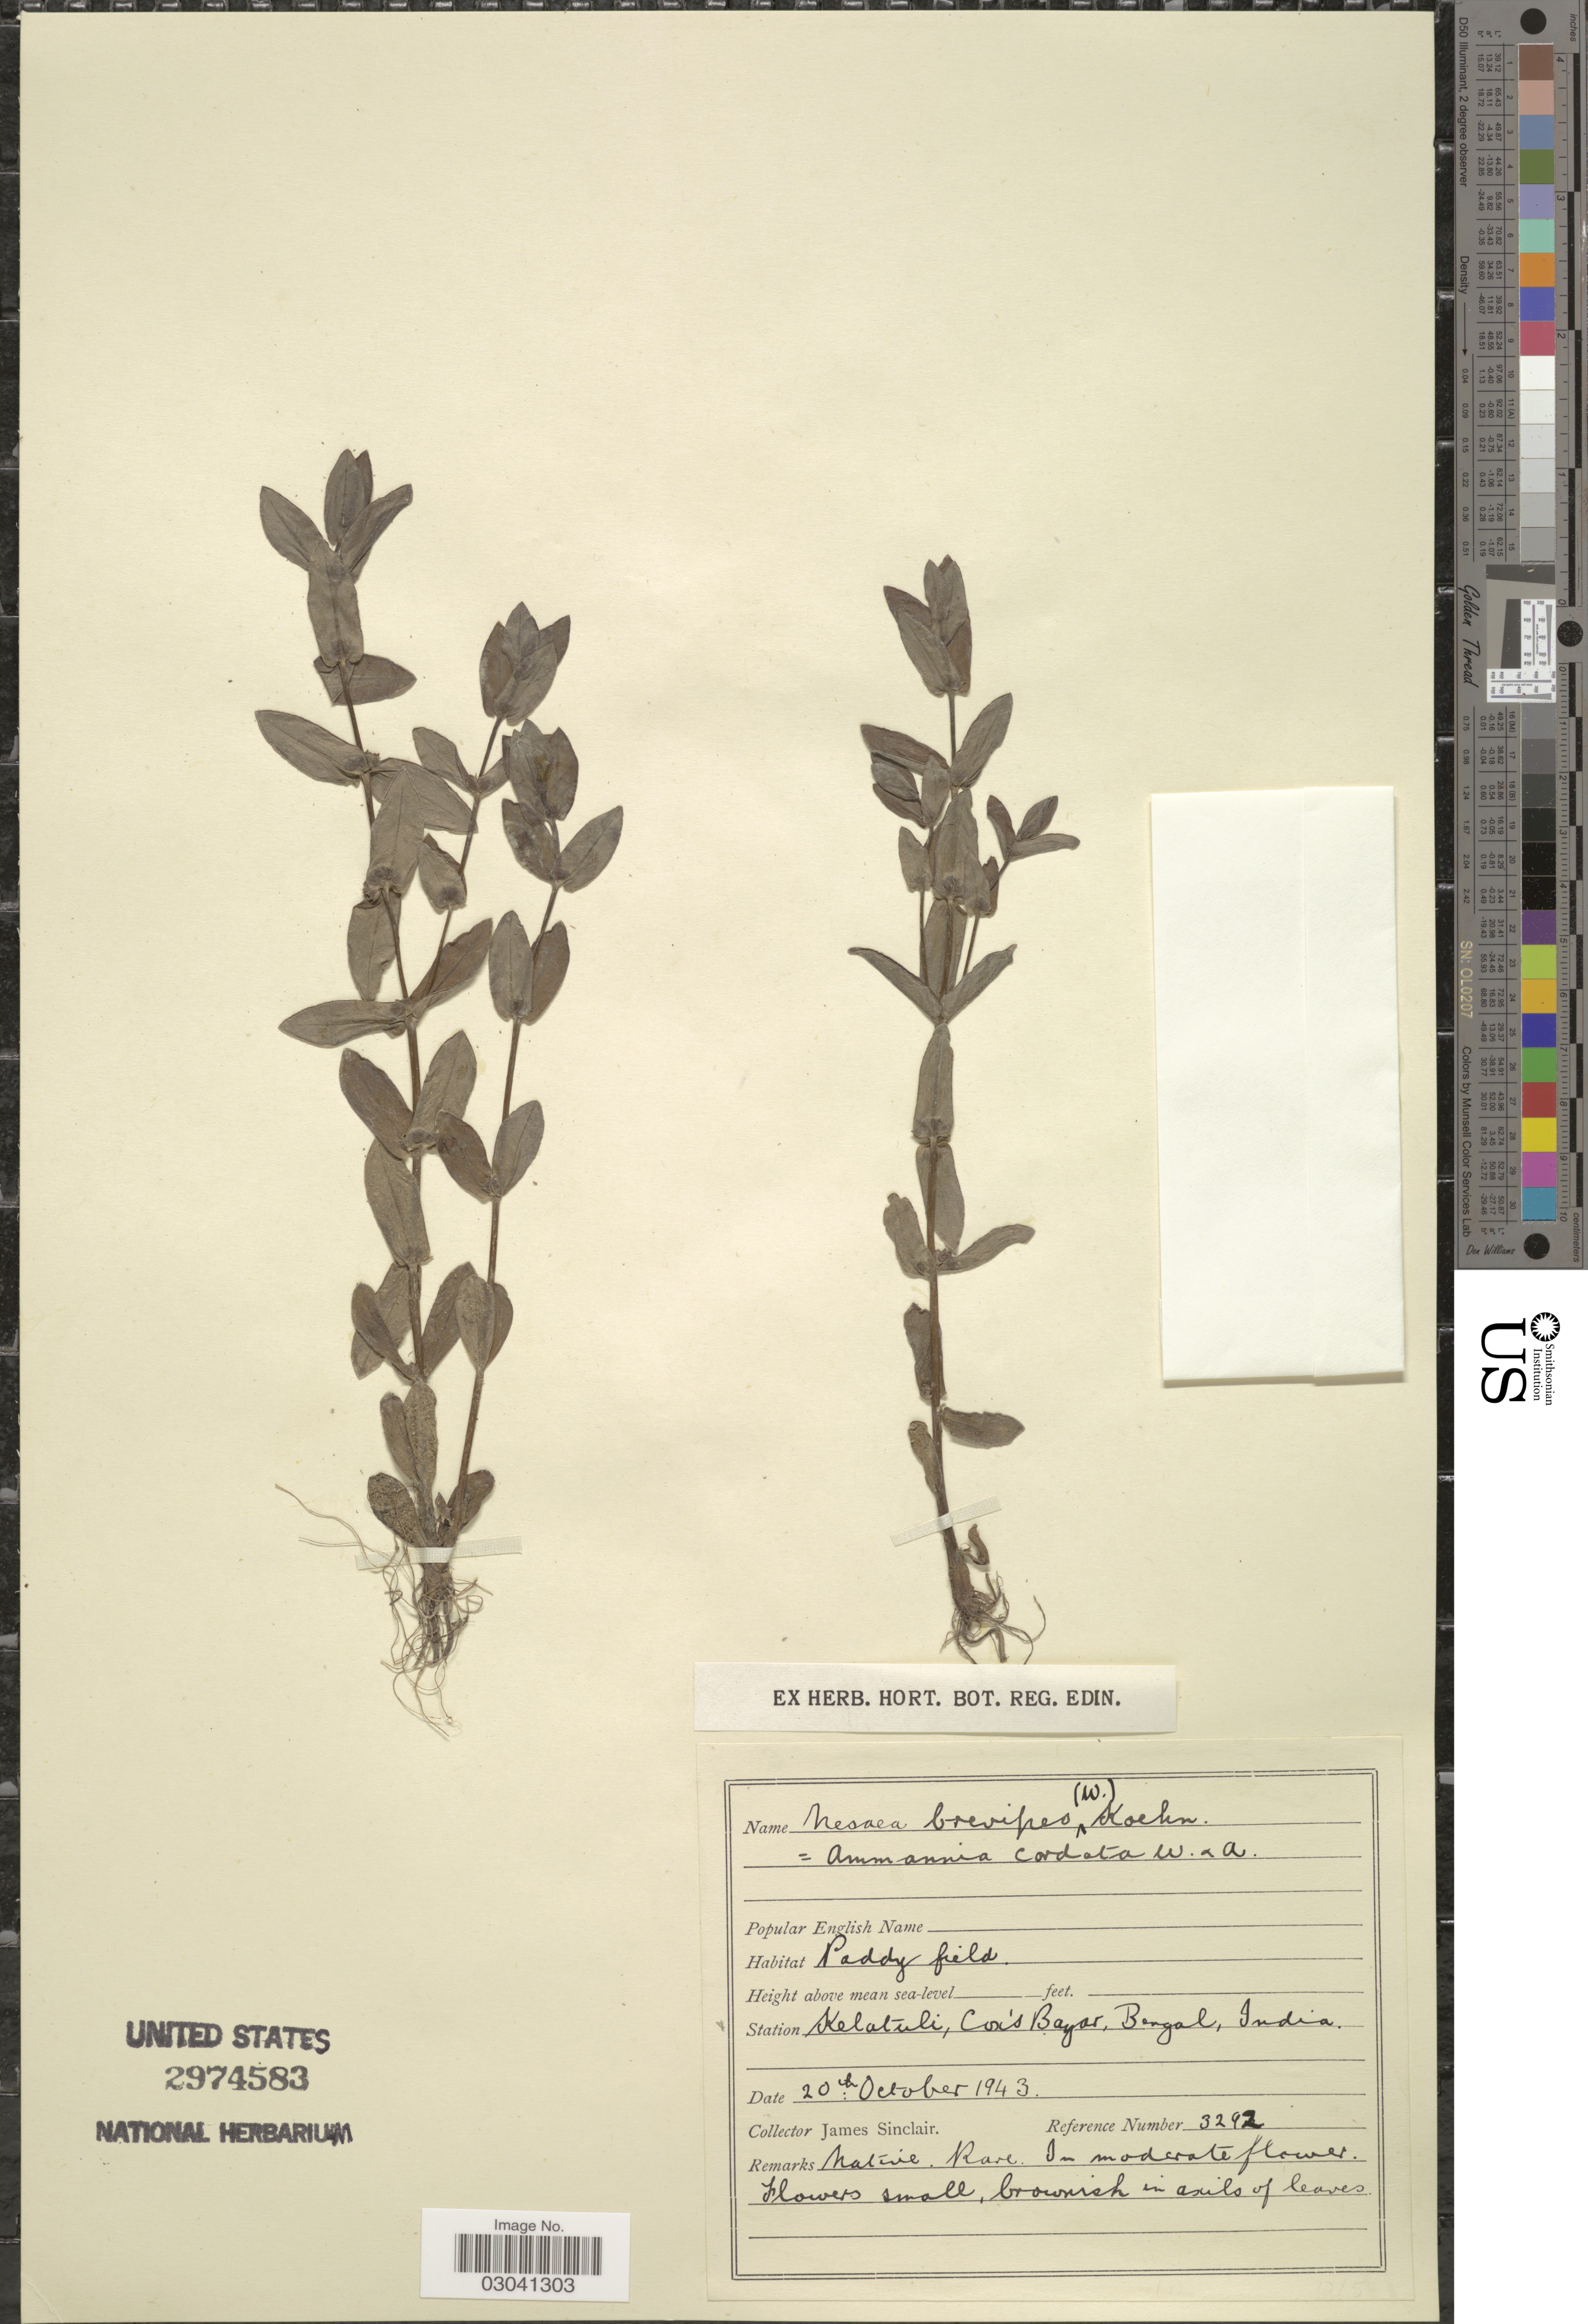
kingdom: Plantae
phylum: Tracheophyta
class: Magnoliopsida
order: Myrtales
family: Lythraceae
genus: Ammannia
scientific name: Ammannia cordata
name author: Wight & Arn.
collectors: J. Sinclair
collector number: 3292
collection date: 1943-10-20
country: Bangladesh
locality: Station Kelatuli, Cox's Bazar, Bengal, India.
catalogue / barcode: US 2974583